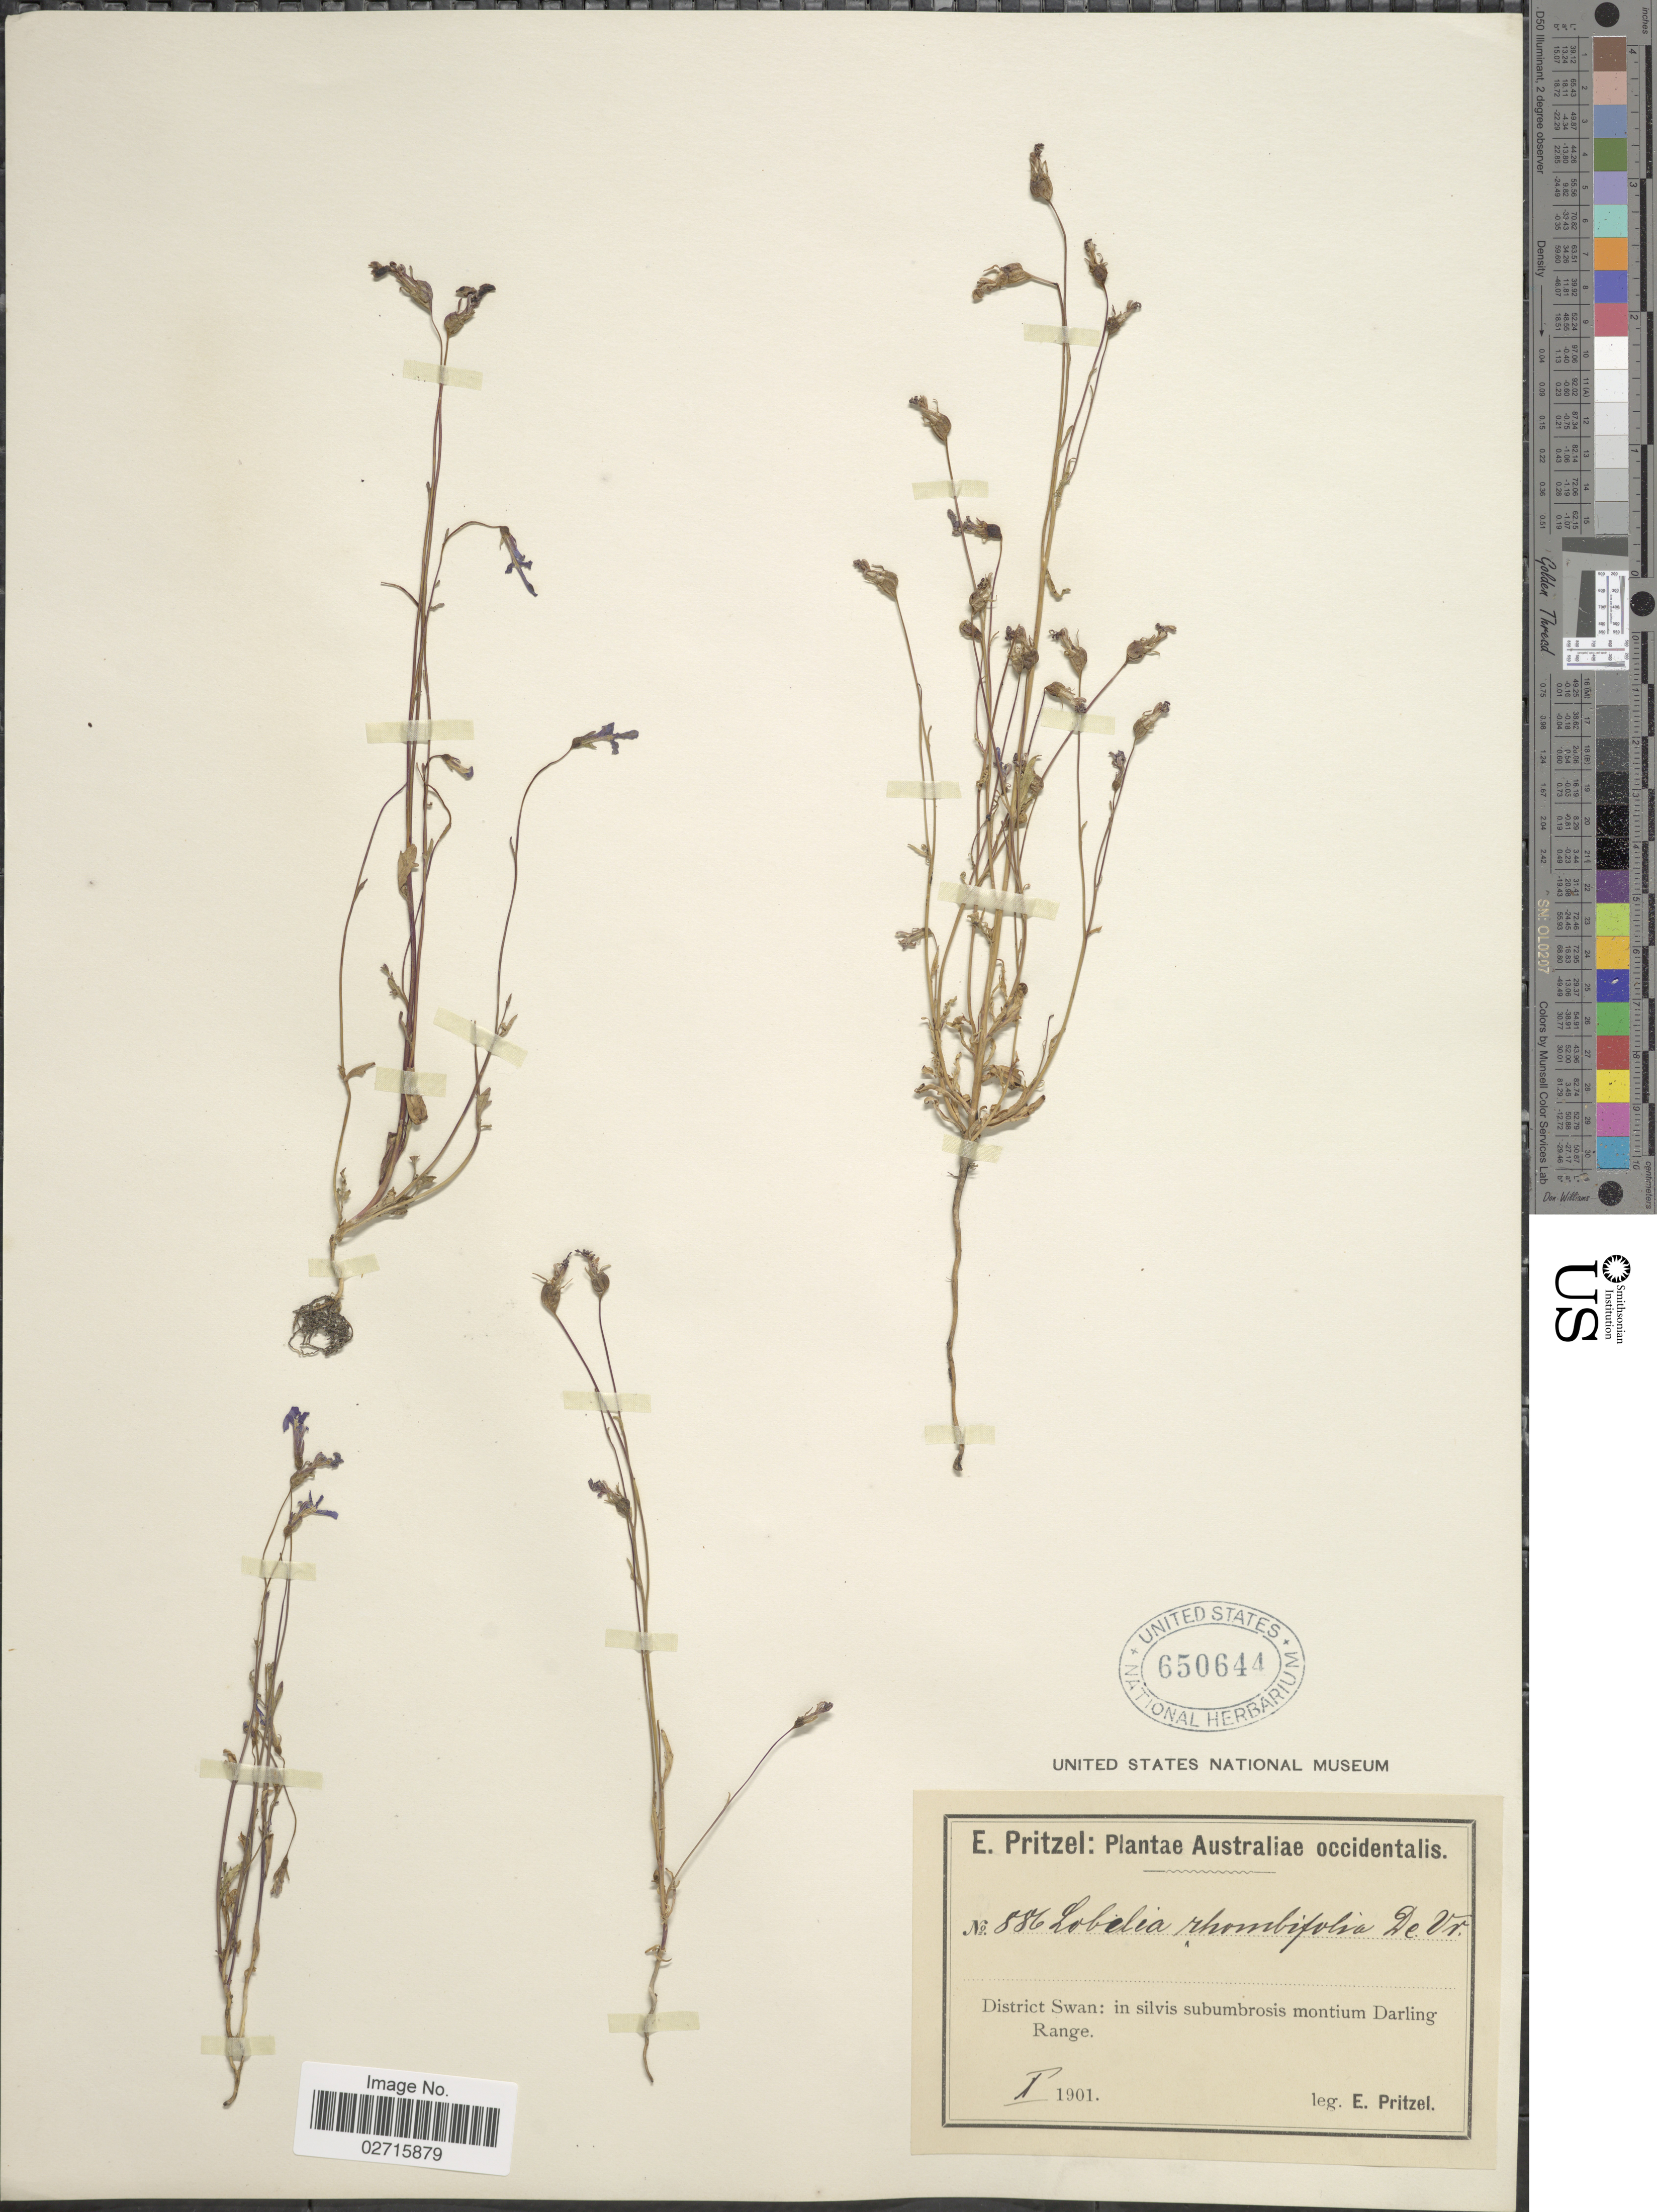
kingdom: Plantae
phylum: Tracheophyta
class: Magnoliopsida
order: Asterales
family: Campanulaceae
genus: Lobelia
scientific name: Lobelia rhombifolia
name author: de Vriese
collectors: E. G. Pritzel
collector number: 886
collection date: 1901-10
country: Australia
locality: Australiae occidentalis, District Swan: in silvis sumbrosis montium Darling Range.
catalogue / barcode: US 650644